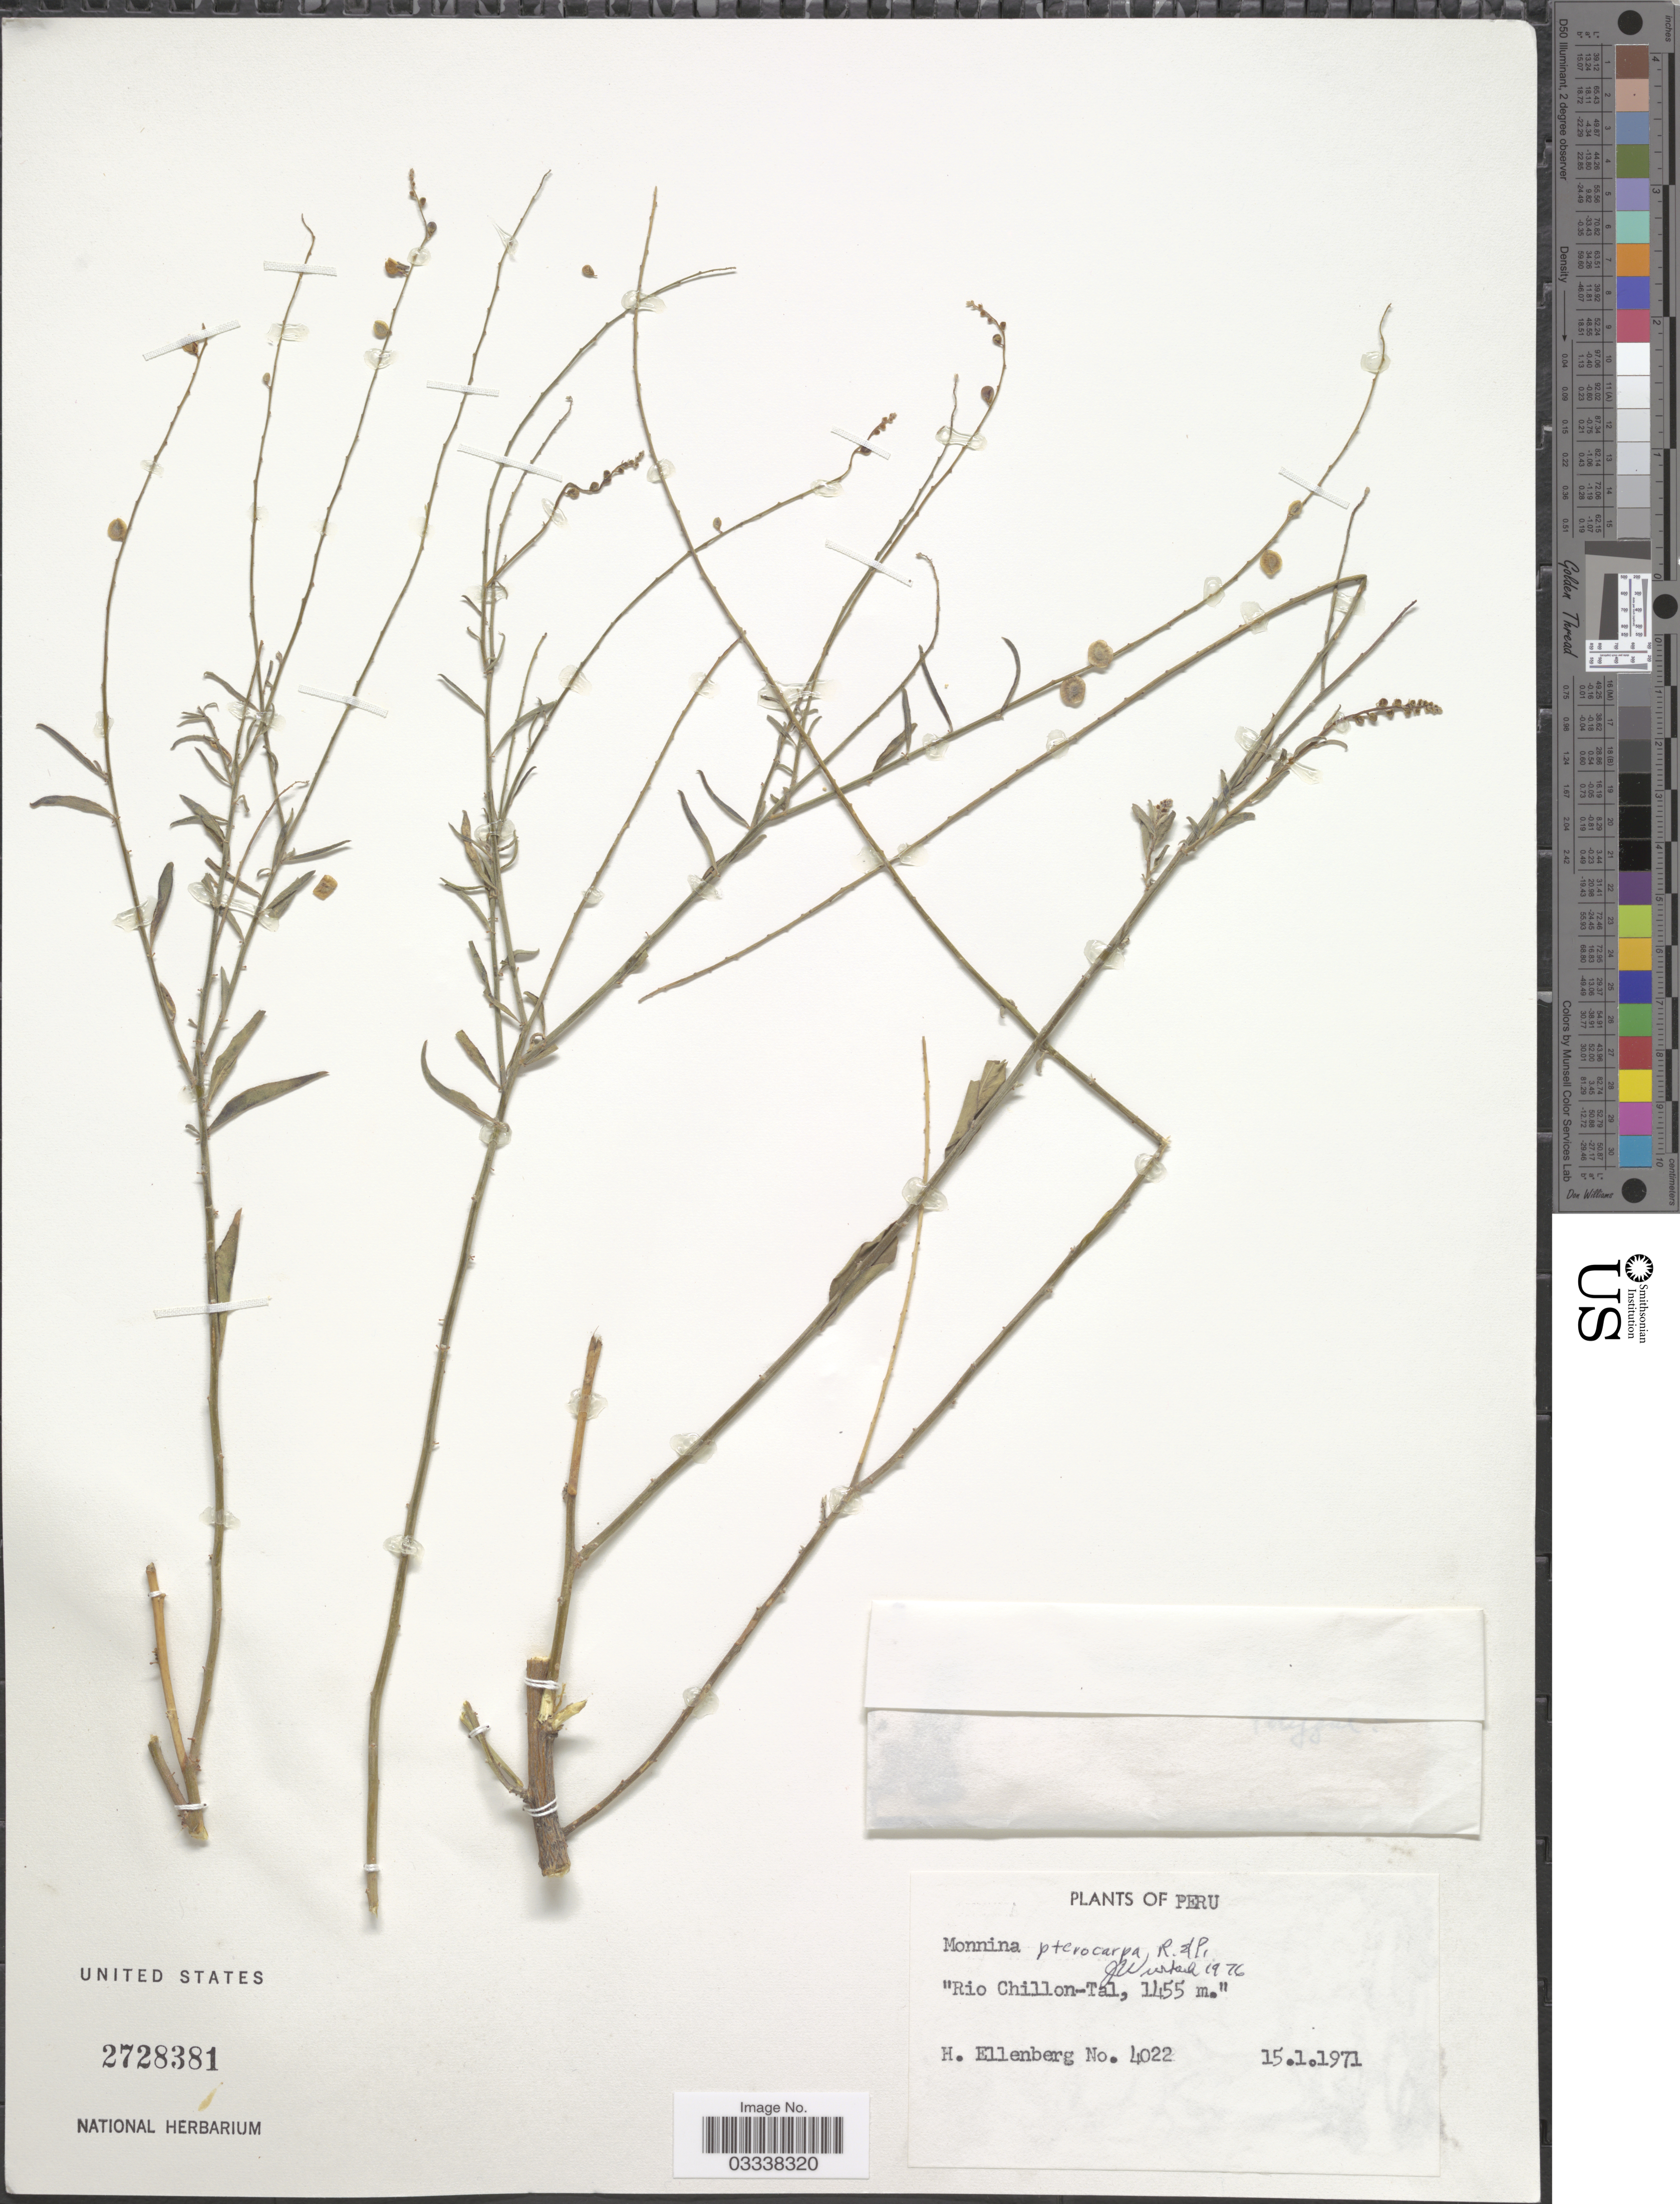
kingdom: Plantae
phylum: Tracheophyta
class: Magnoliopsida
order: Fabales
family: Polygalaceae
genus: Monnina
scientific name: Monnina pterocarpa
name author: Ruiz & Pav.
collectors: H. Ellenberg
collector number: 4022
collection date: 1971-01-15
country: Peru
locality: Rio Chillon-Tal.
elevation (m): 1455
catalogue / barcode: US 2728381